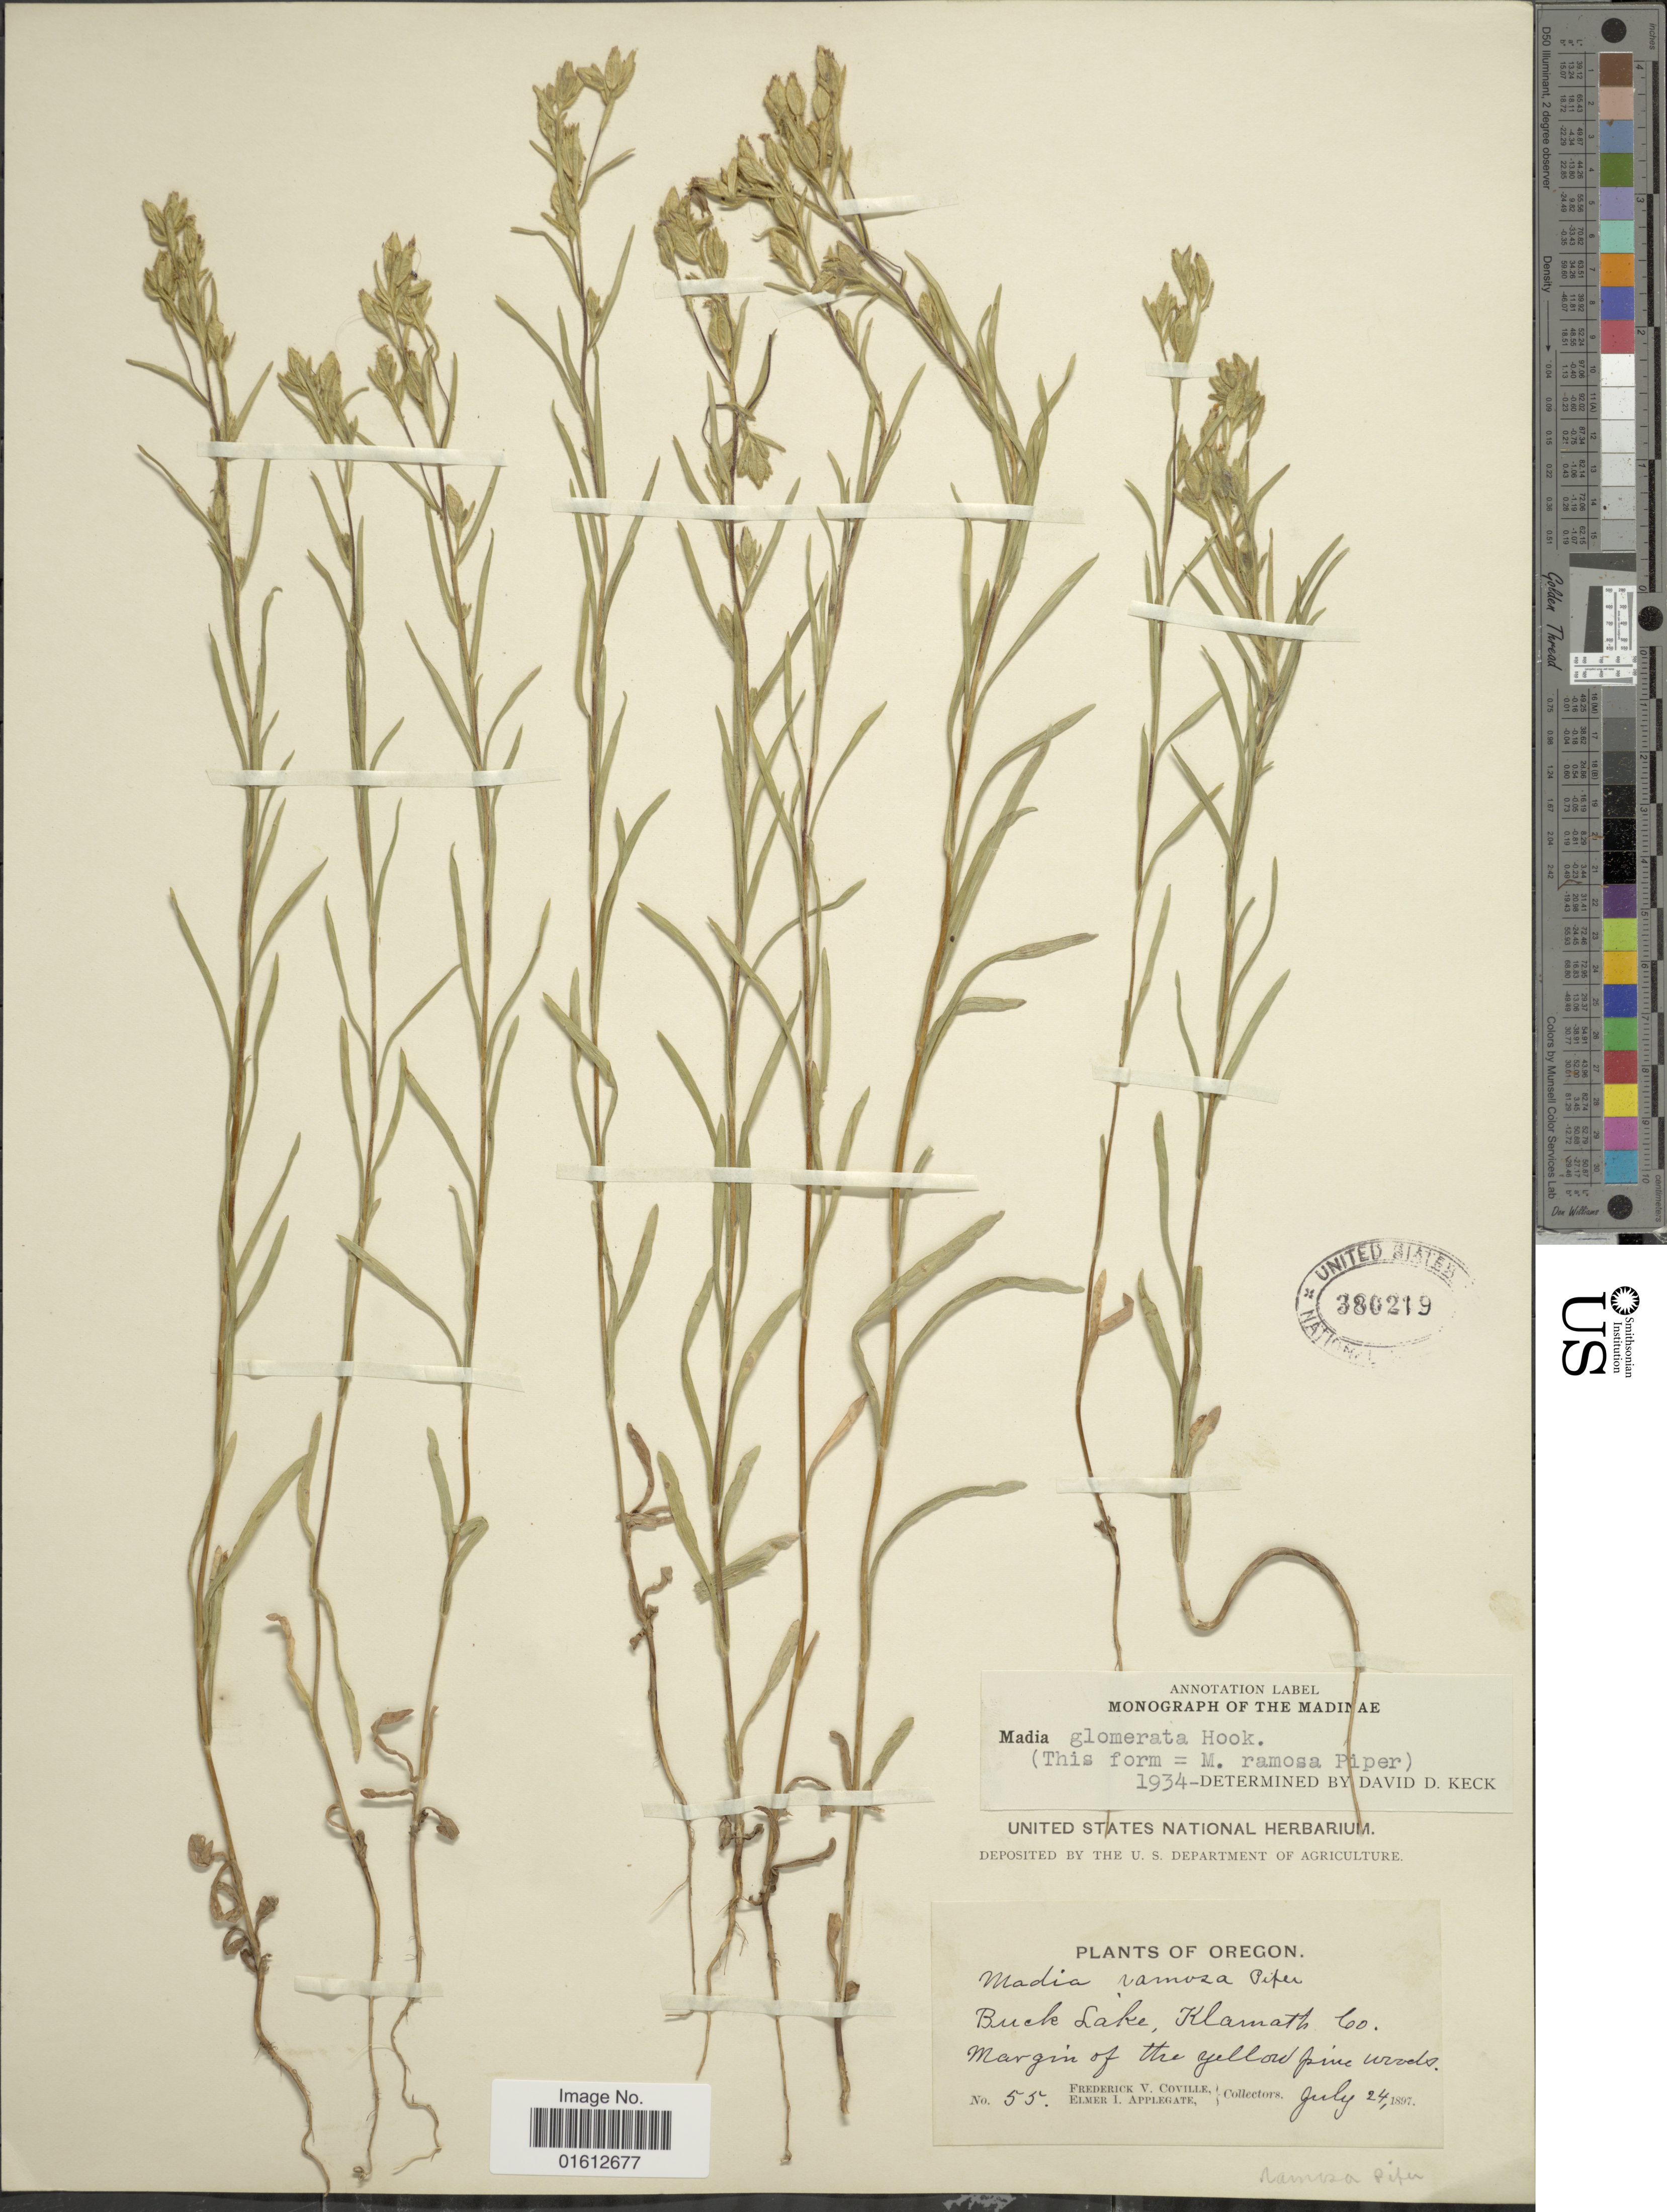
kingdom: Plantae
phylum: Tracheophyta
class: Magnoliopsida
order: Asterales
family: Asteraceae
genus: Madia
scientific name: Madia glomerata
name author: Hook.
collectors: F. V. Coville & E. I. Applegate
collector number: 55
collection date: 1897-07-24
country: United States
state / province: Oregon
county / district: Klamath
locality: Buck Lake, Klamath Co. Margin of the yellow pine woods.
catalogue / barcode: US 380219